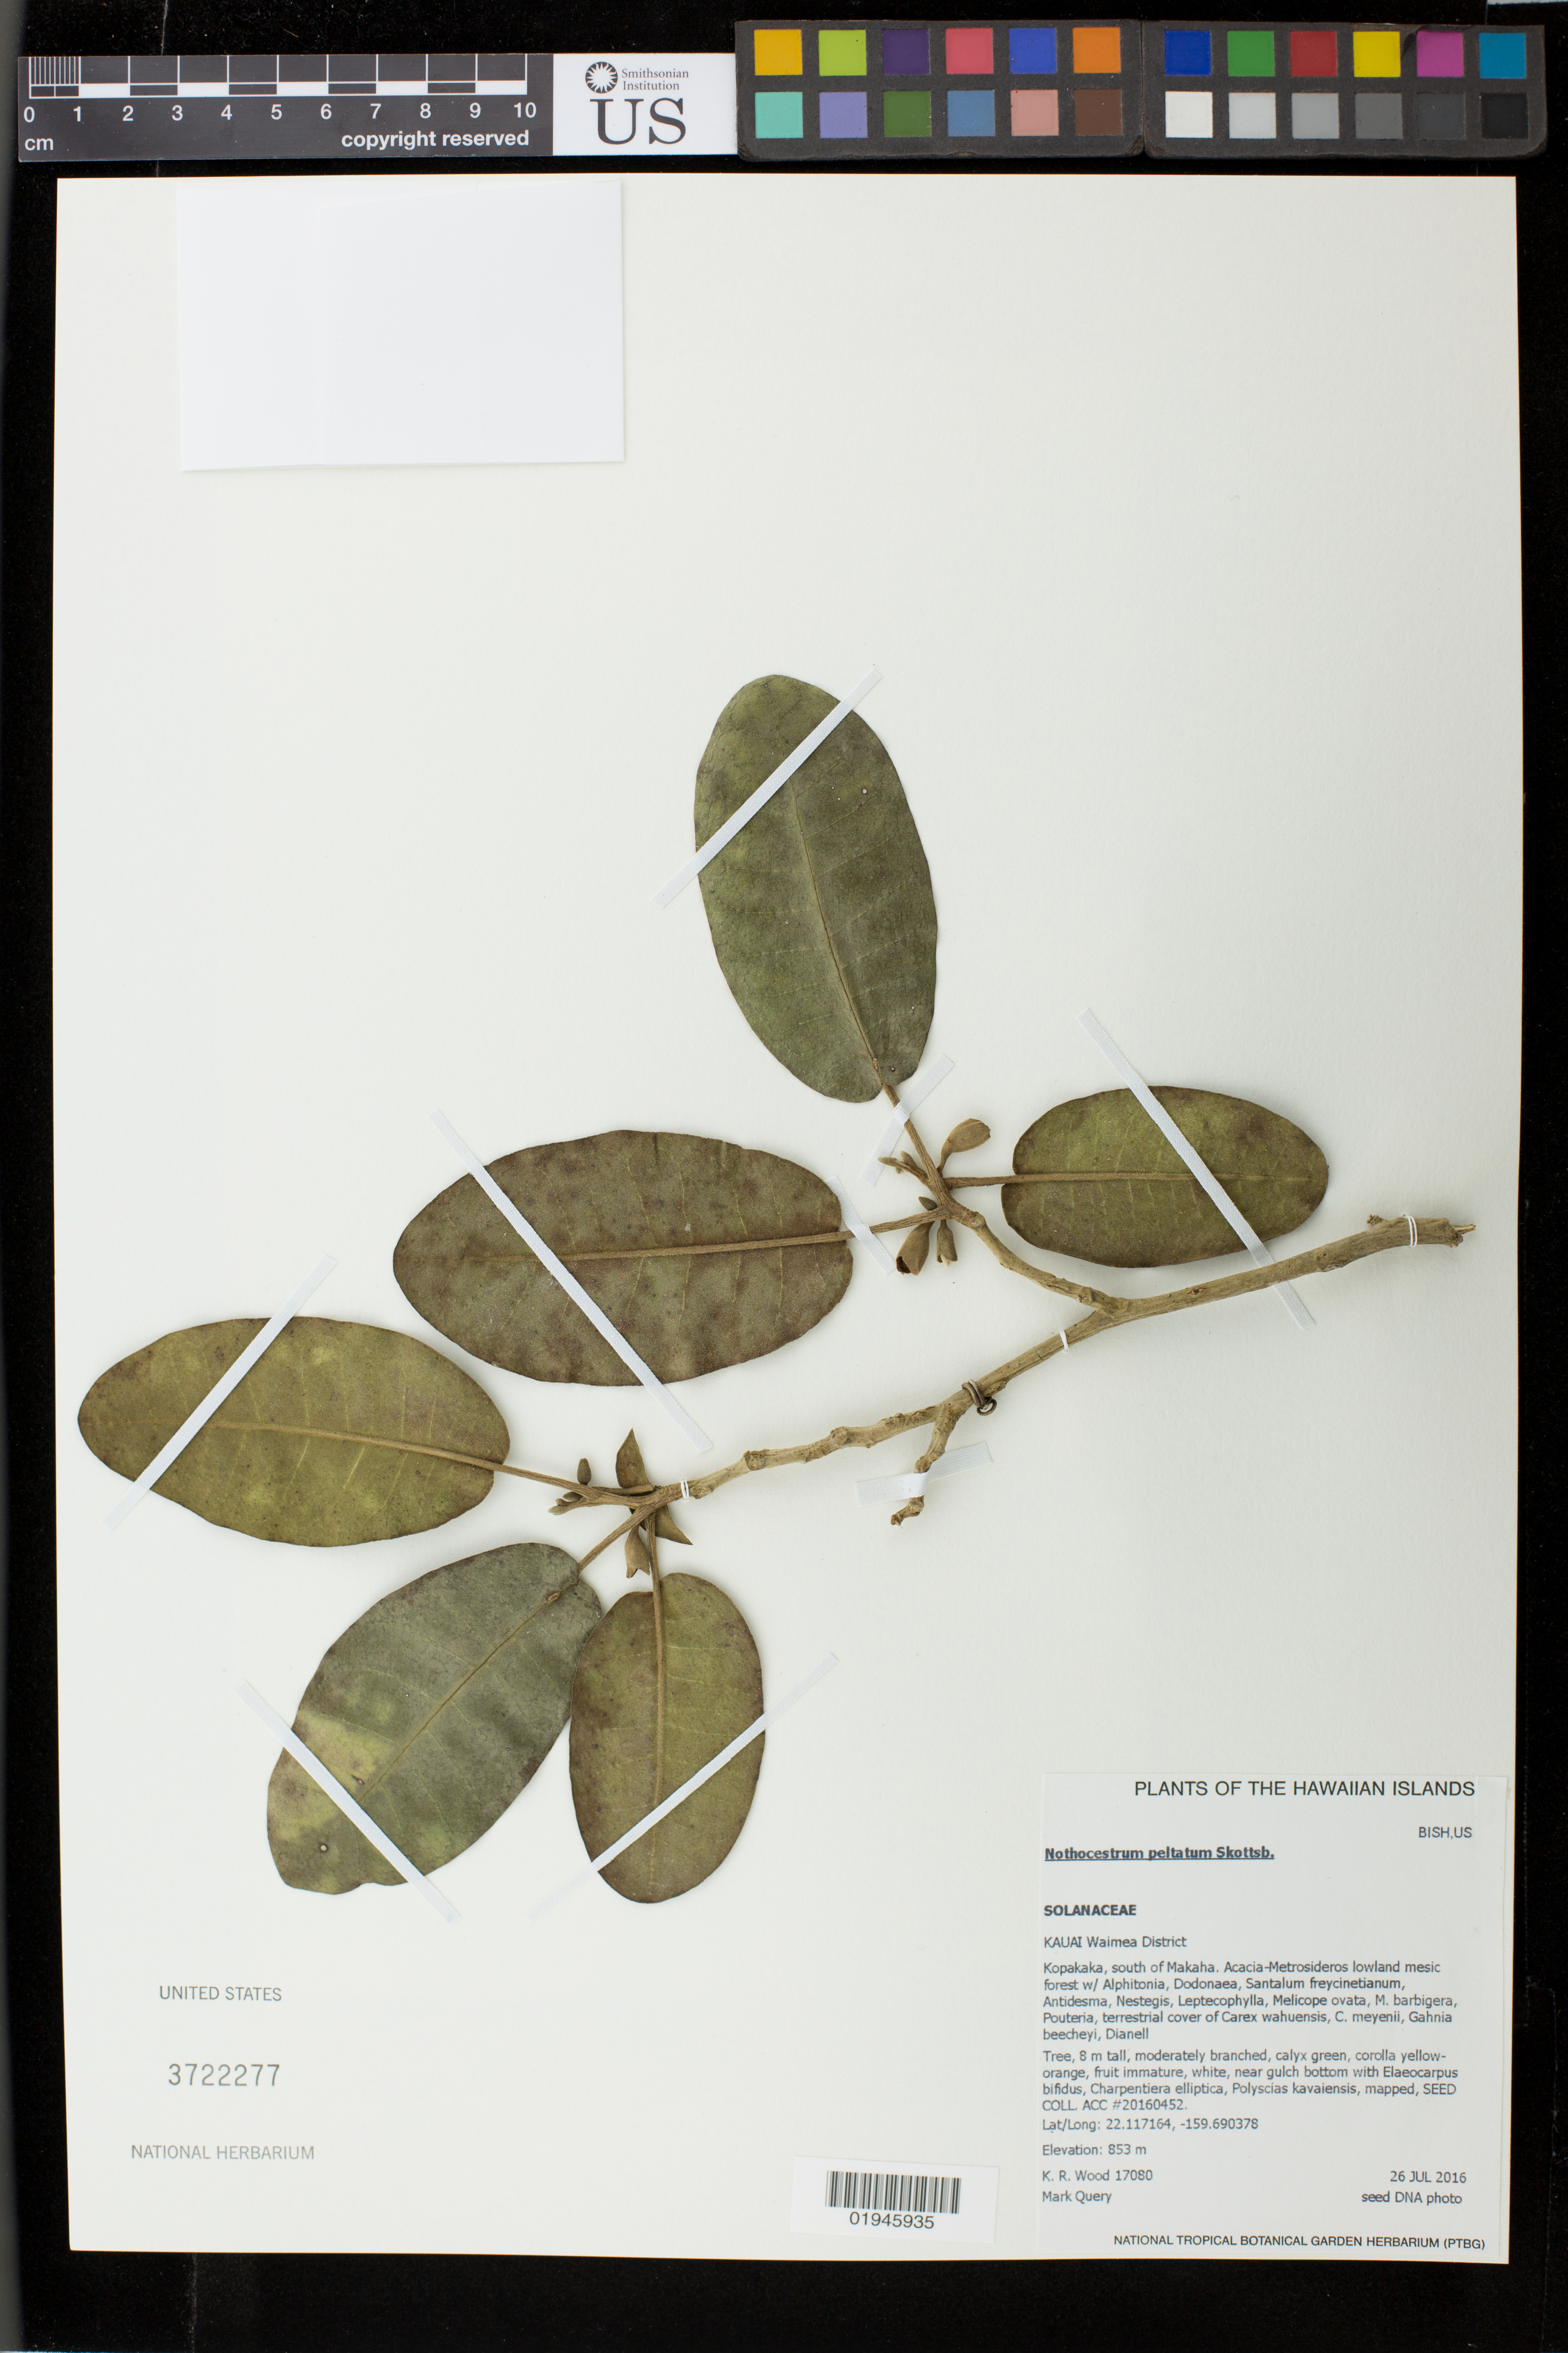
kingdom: Plantae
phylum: Tracheophyta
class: Magnoliopsida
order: Solanales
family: Solanaceae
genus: Nothocestrum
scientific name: Nothocestrum peltatum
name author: Skottsb.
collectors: K. R. Wood & M. Query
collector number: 17080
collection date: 2016-07-26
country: United States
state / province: Hawaii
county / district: Kauai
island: Kaua'i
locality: Waimea District, Kopakaka, south of Makaha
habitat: Lowland mesic forest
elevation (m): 853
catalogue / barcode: US 3722277